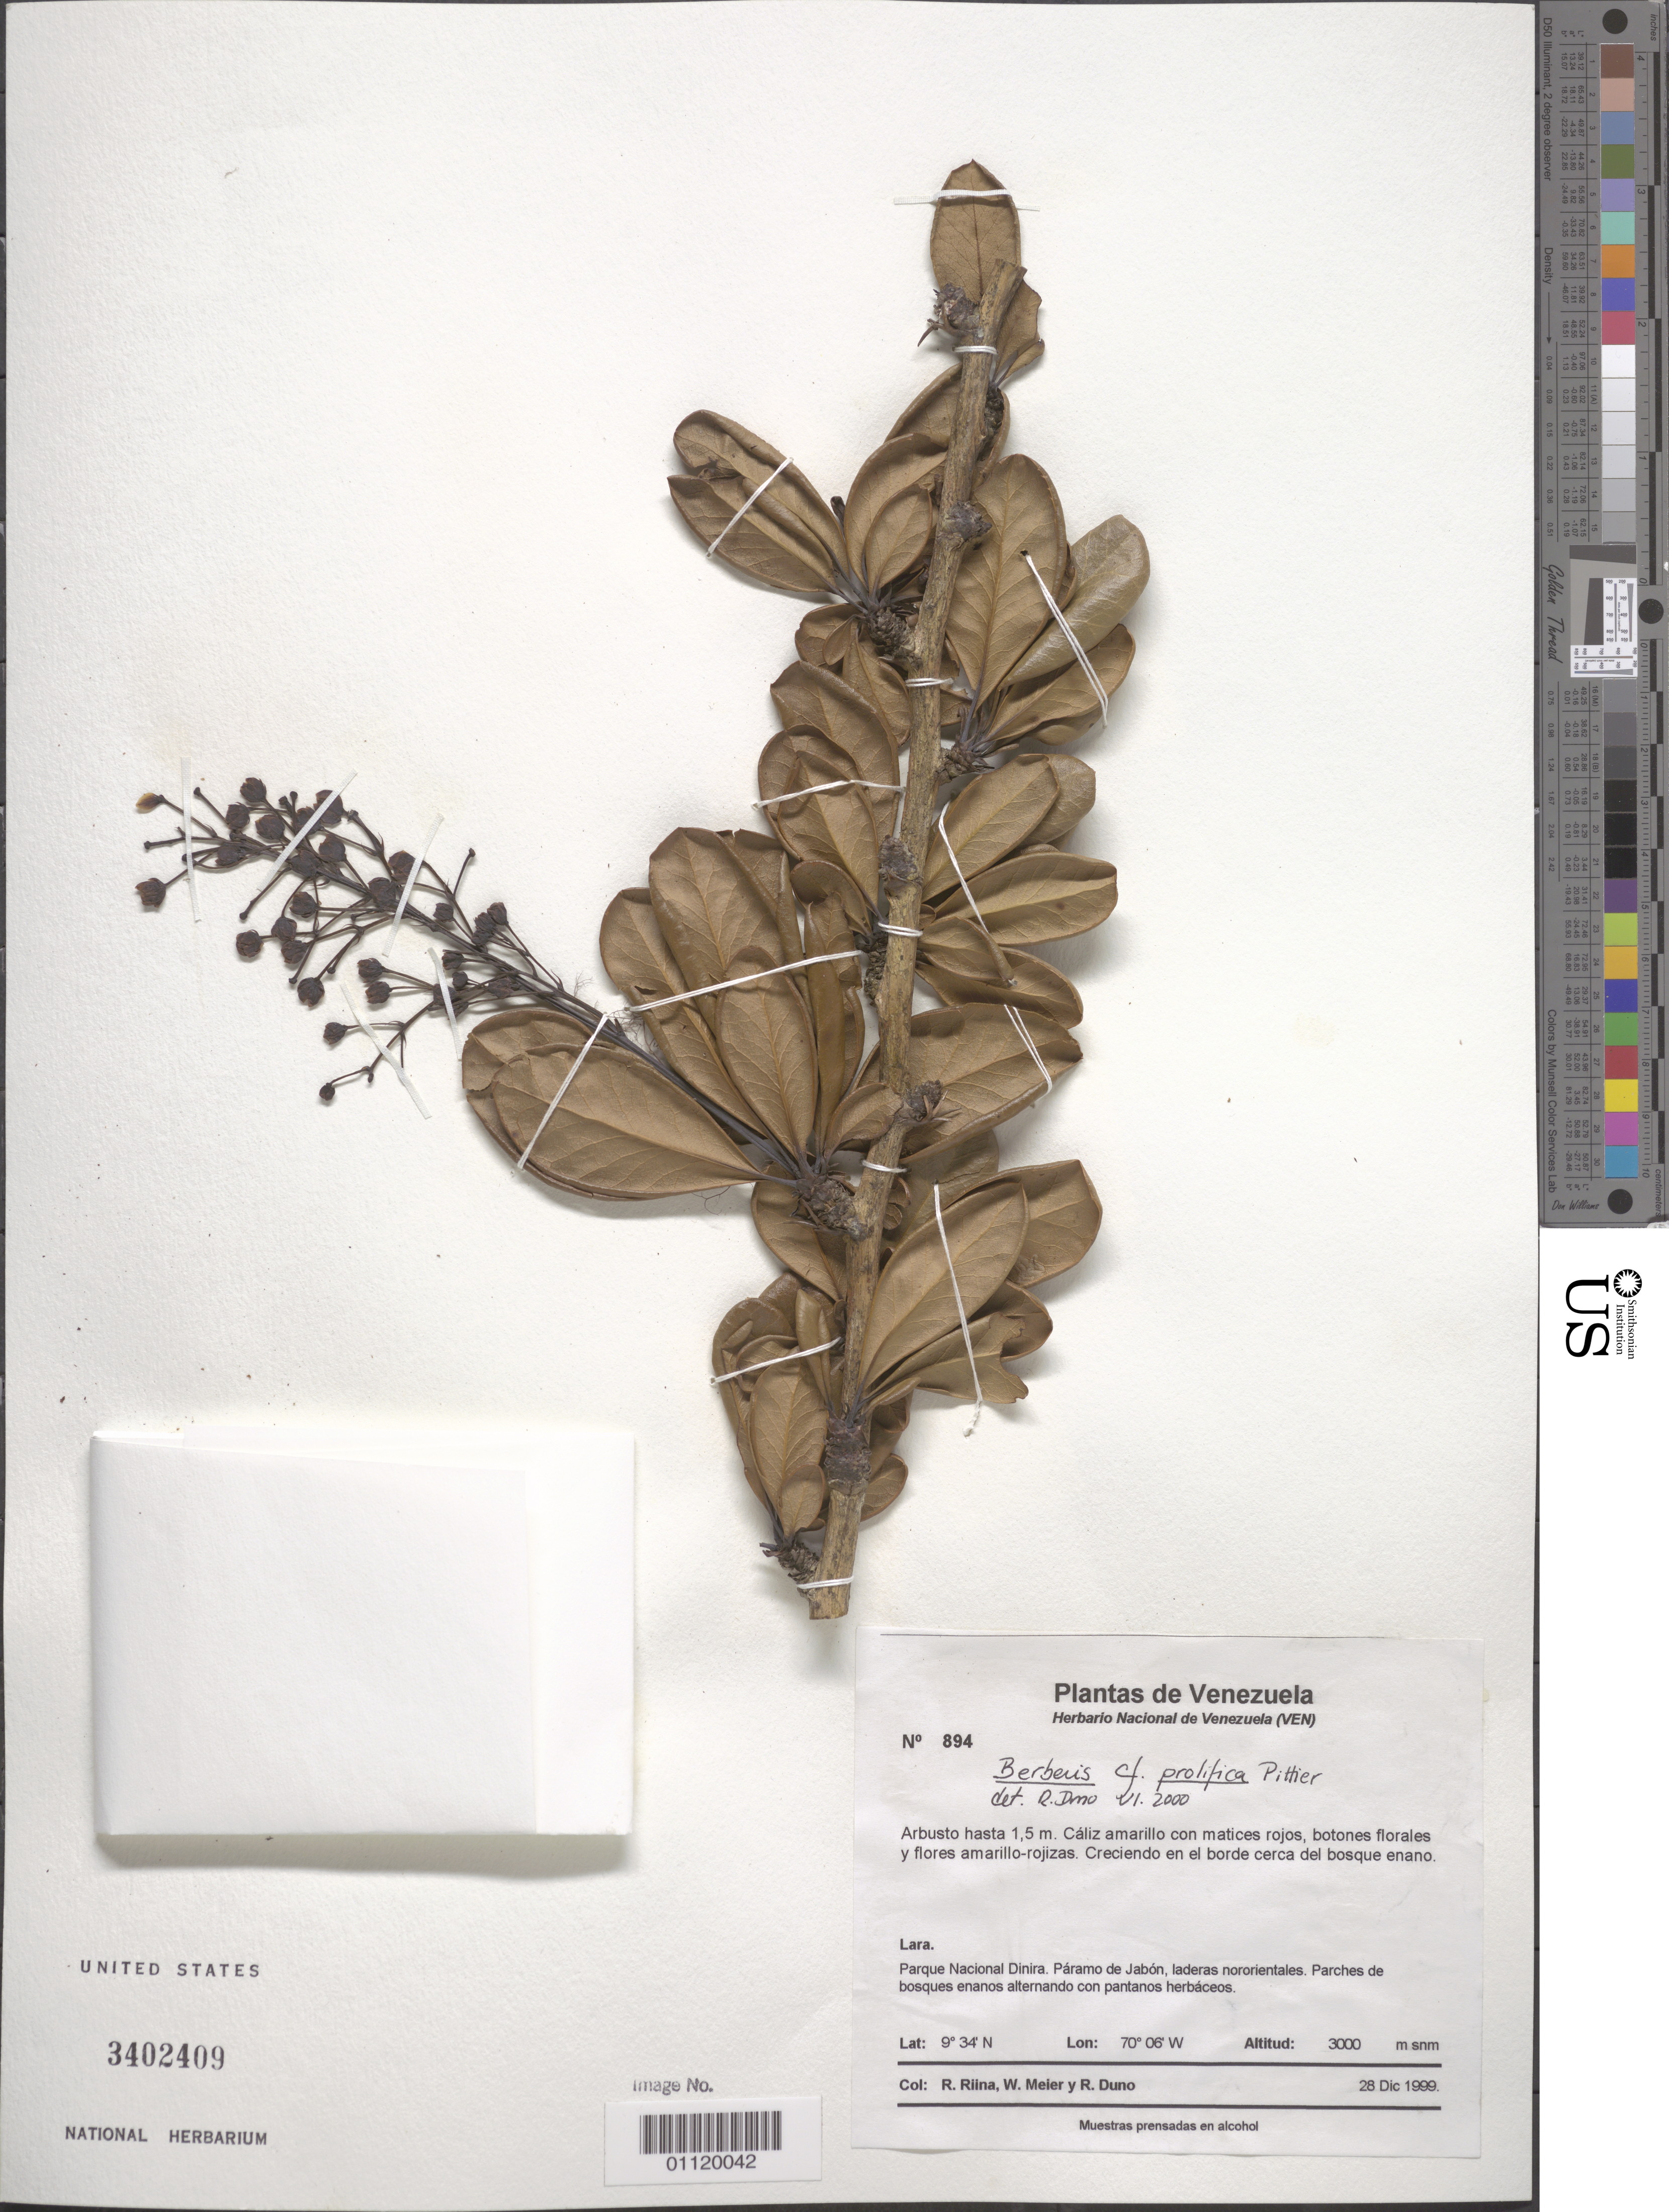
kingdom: Plantae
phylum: Tracheophyta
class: Magnoliopsida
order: Ranunculales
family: Berberidaceae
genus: Berberis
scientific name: Berberis prolifica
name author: Pittier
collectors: R. Riina, W. Meier & R. Duno de Stefano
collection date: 1999-12-28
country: Venezuela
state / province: Trujillo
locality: Dinira National Park. Jabon Páramo, eastern slopes. Patches of dwarf forests alternating with herbaceous swamps.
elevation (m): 3000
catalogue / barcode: US 3402409